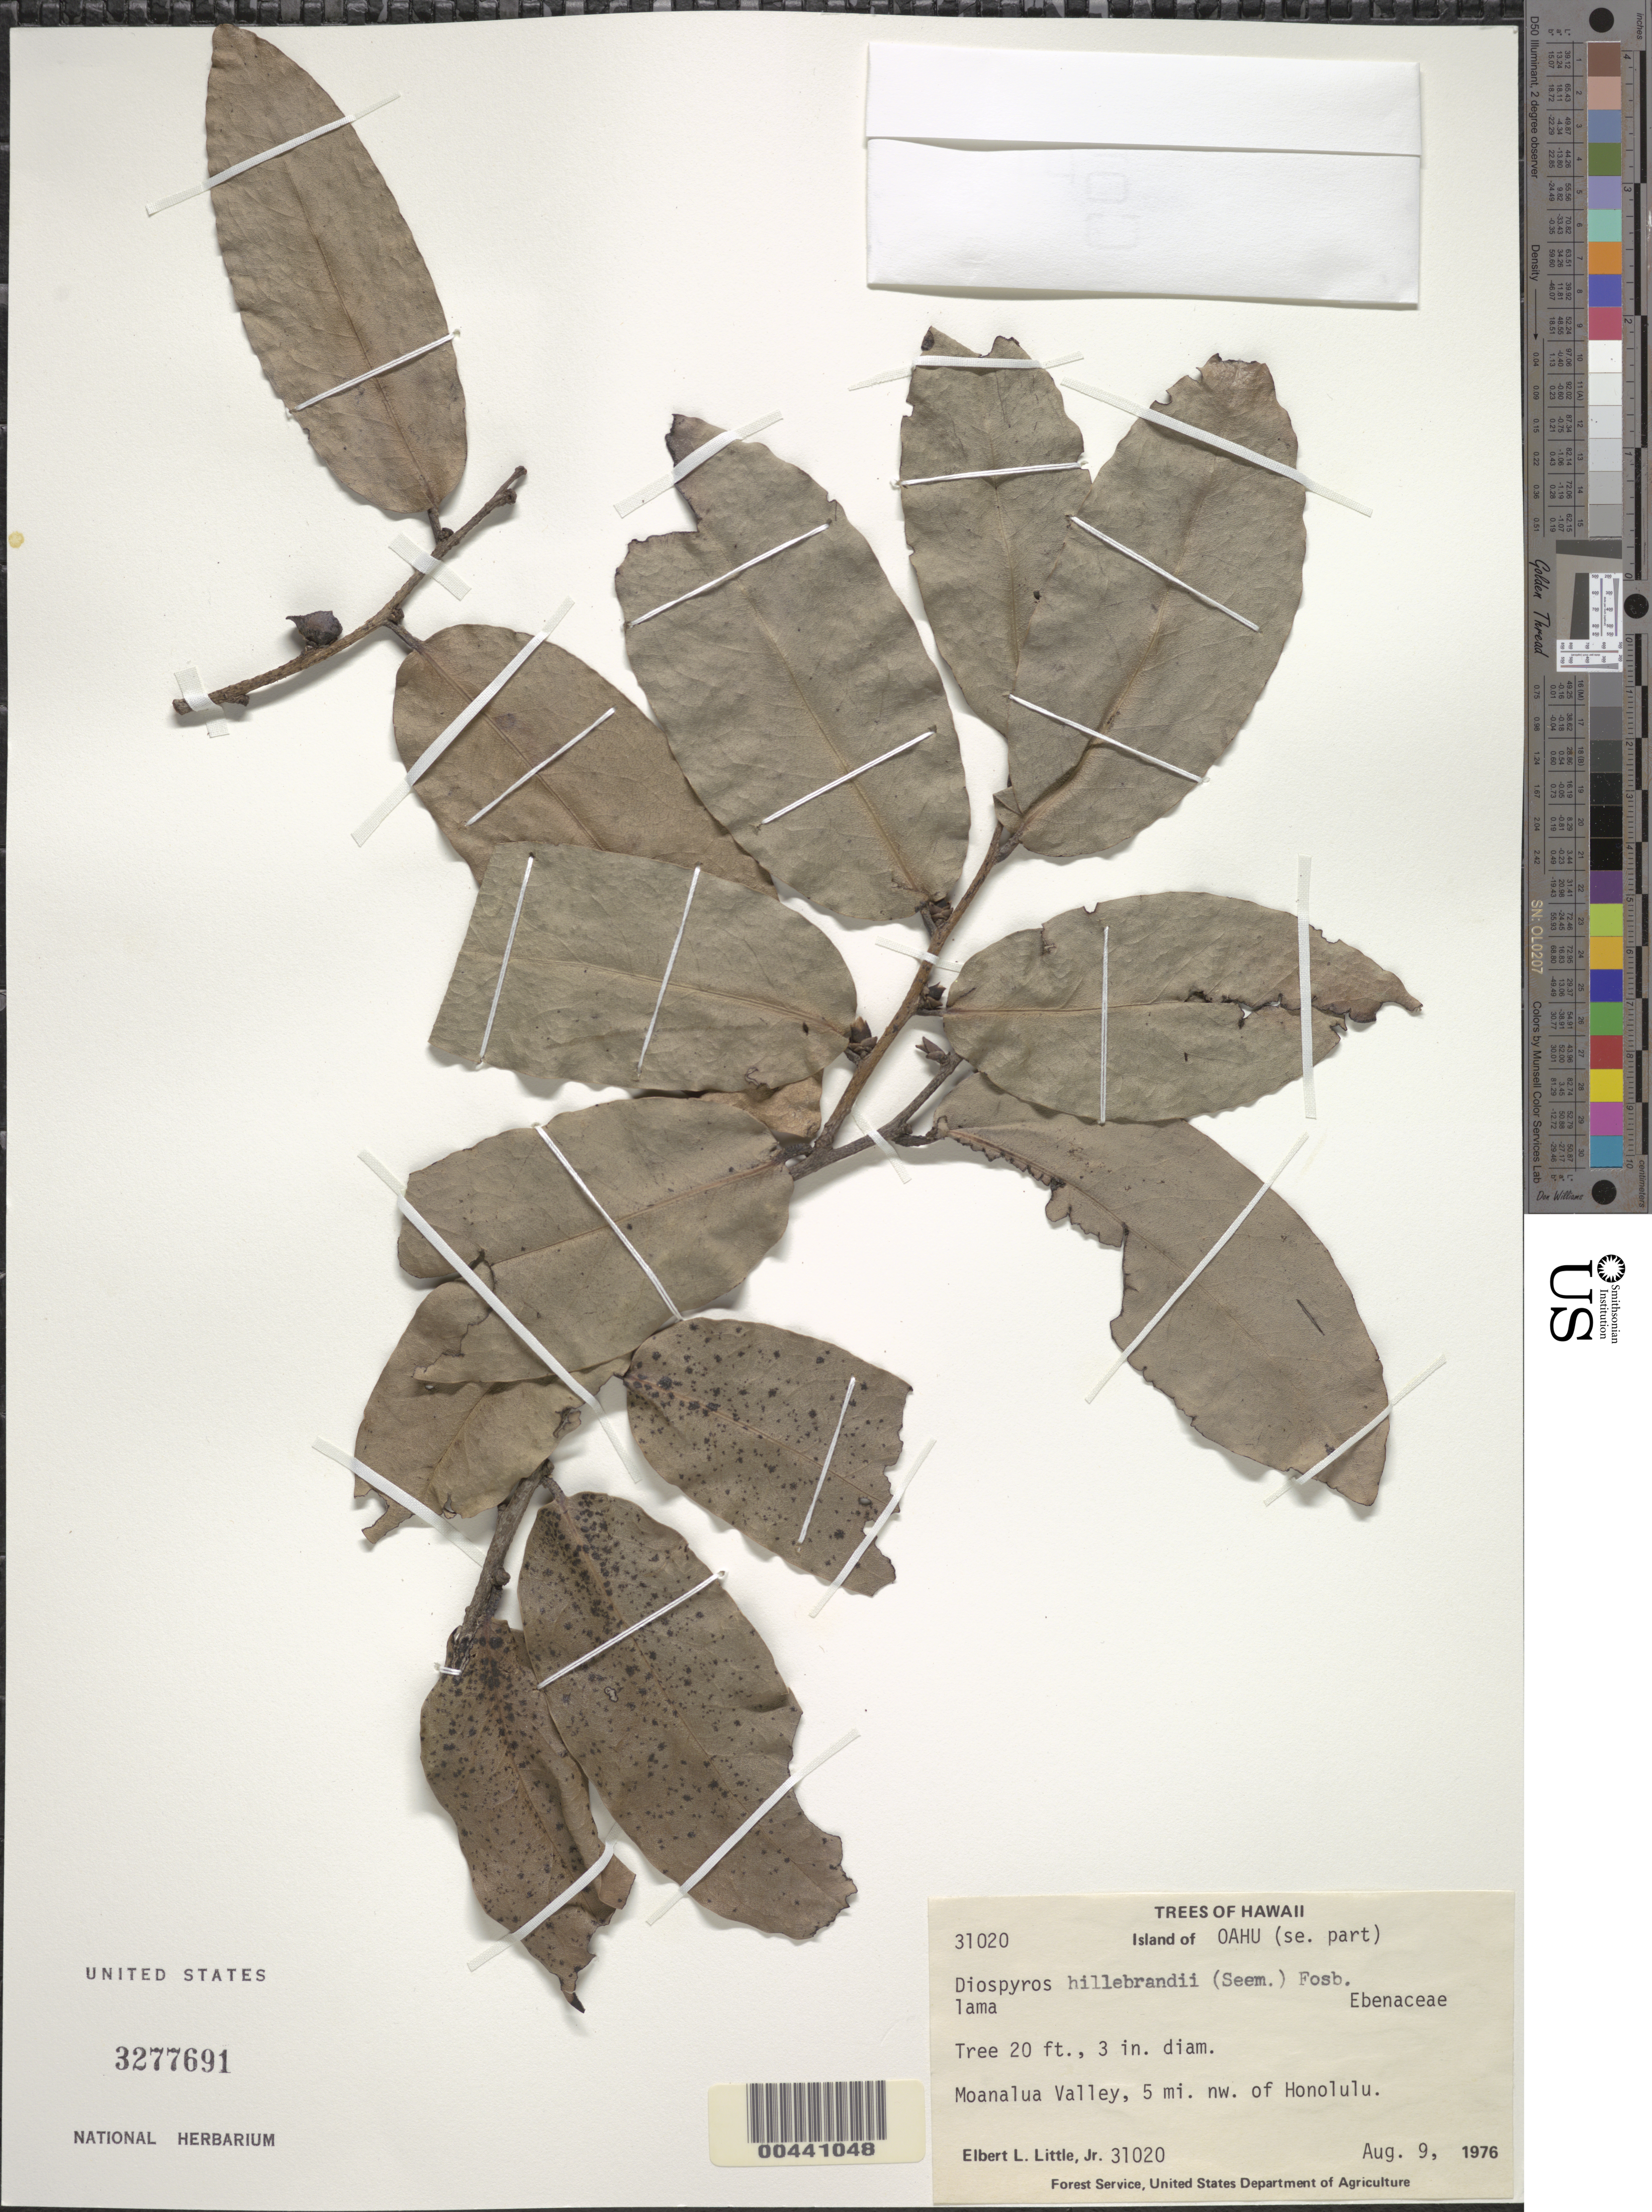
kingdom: Plantae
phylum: Tracheophyta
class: Magnoliopsida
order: Ericales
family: Ebenaceae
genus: Diospyros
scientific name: Diospyros hillebrandii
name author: (Seem.) Fosberg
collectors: E. L. Little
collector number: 31020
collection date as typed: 9 Aug 1976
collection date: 1976-08-09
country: United States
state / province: Hawaii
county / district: Honolulu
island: Oahu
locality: SE part of Oahu, Moanalua Valley, 5 mi NW of Honolulu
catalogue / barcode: US 3277691